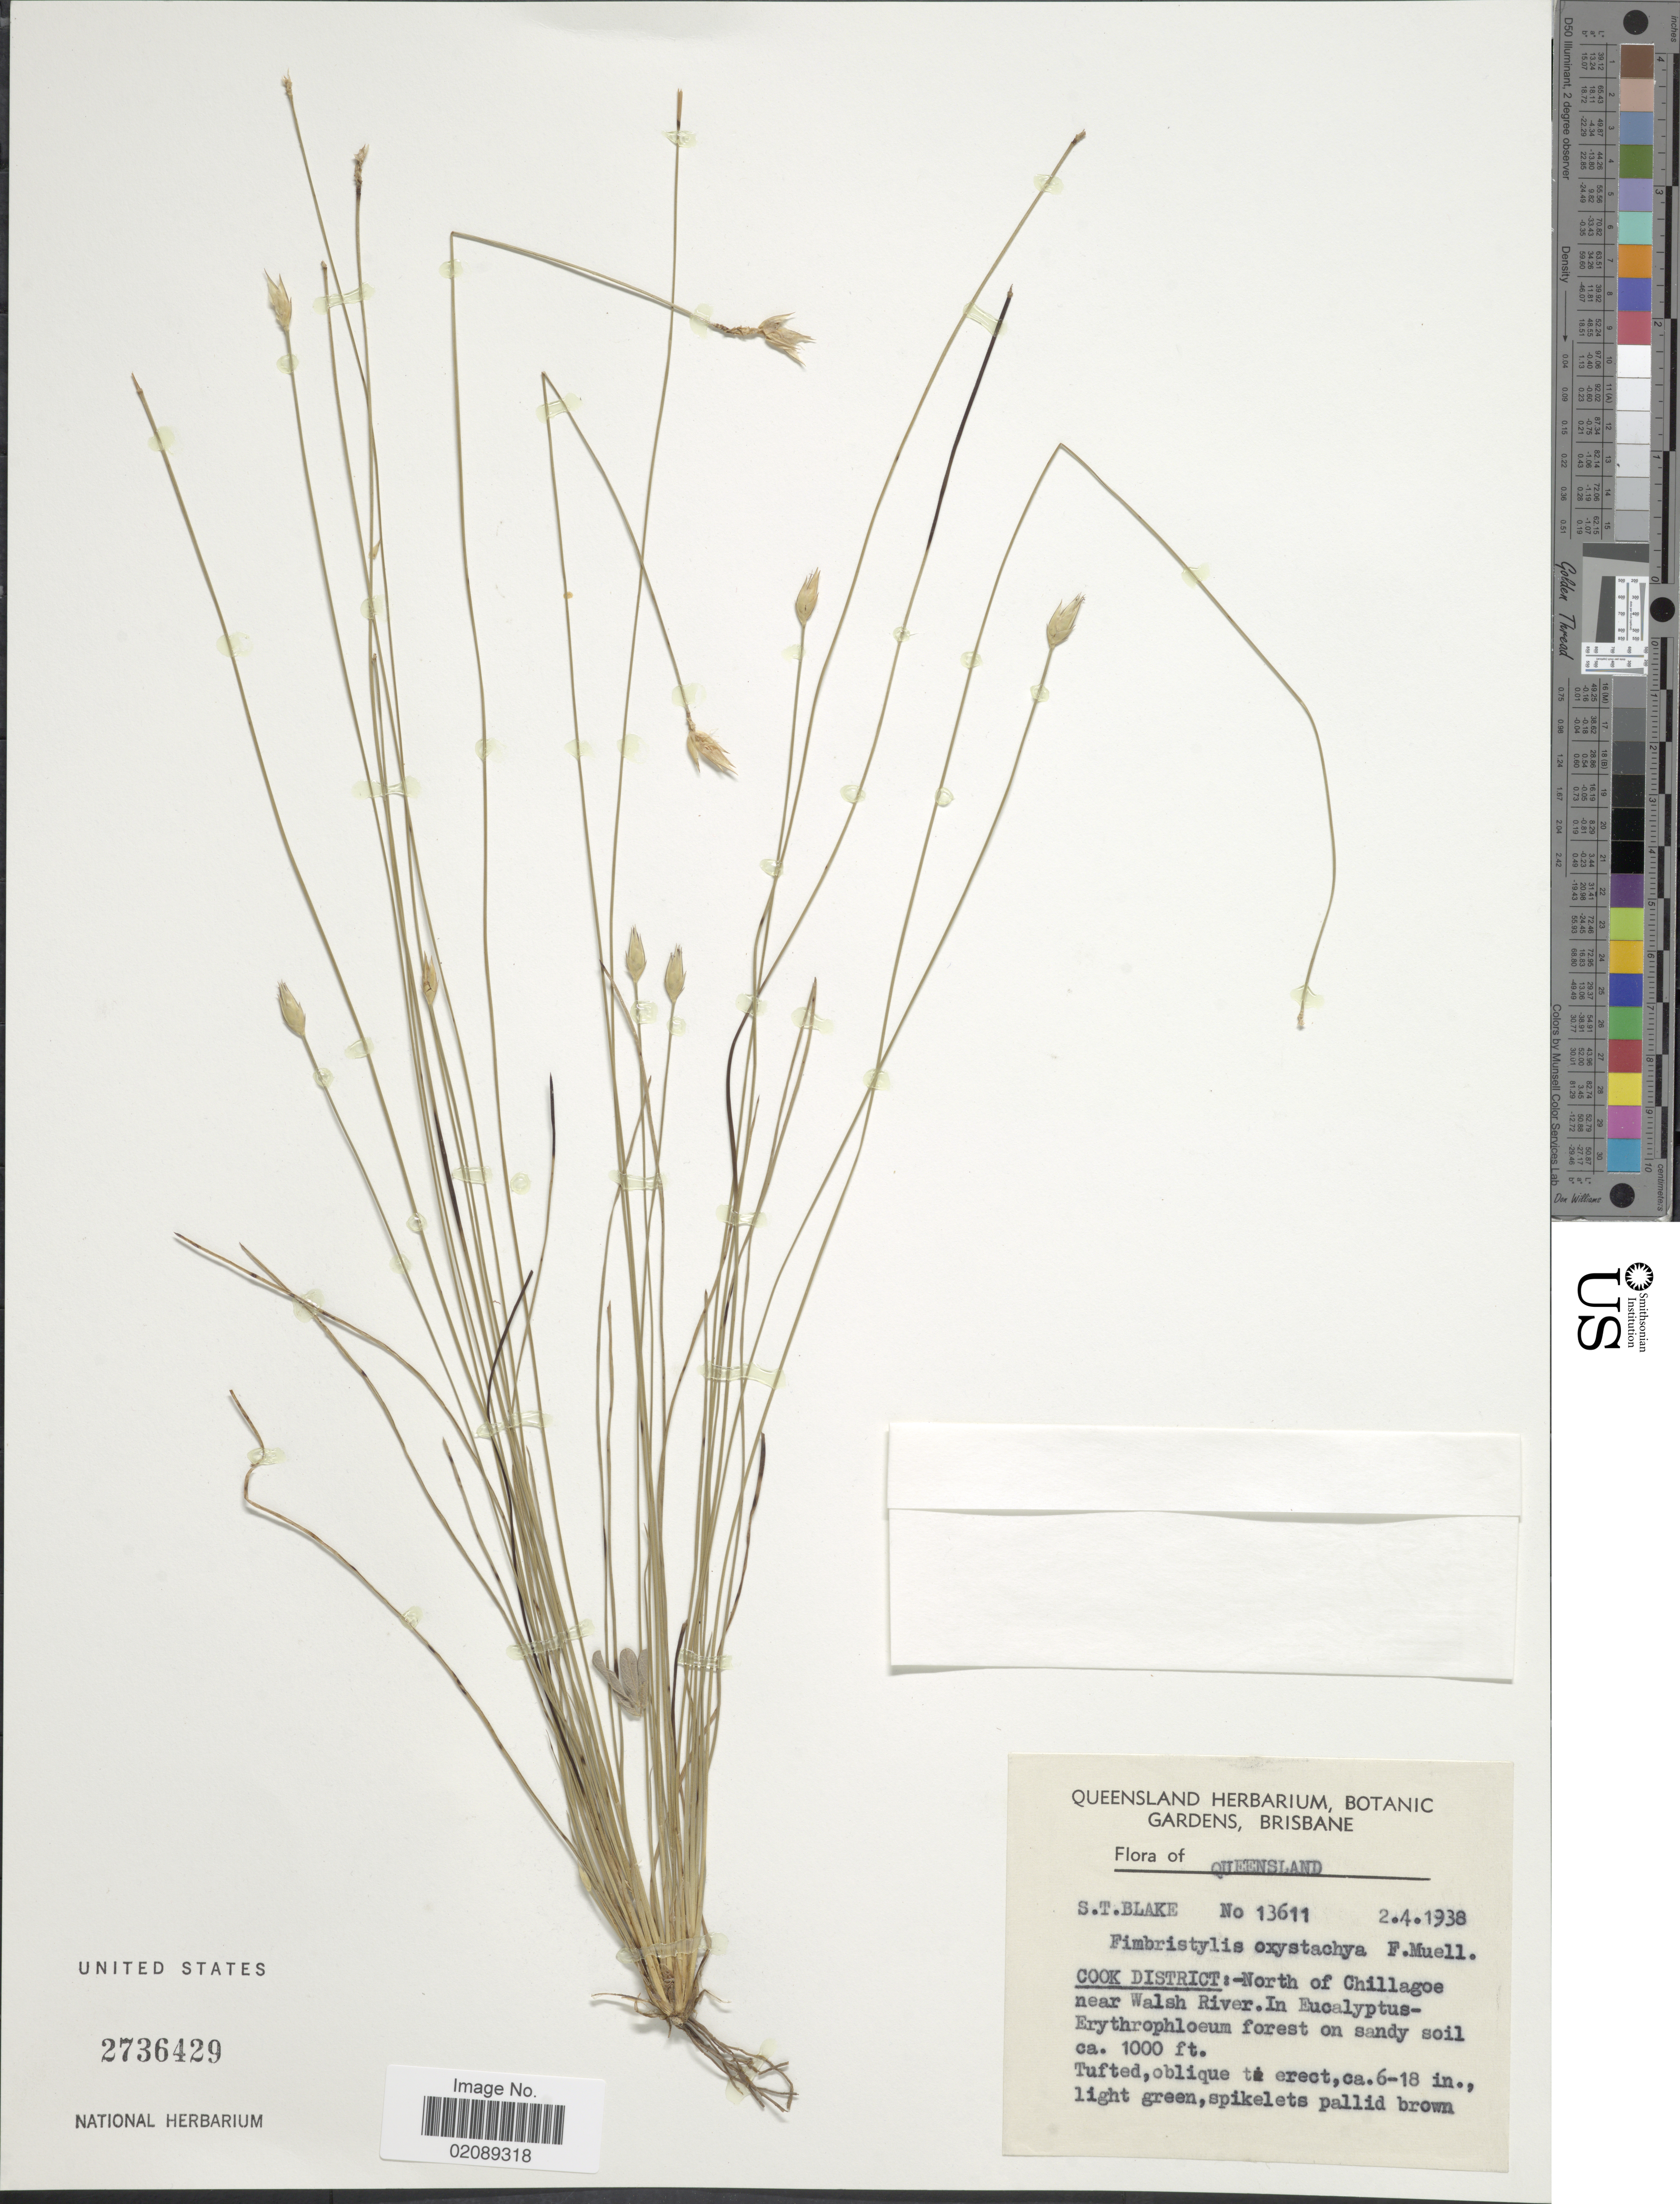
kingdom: Plantae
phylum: Tracheophyta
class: Liliopsida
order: Poales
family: Cyperaceae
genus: Abildgaardia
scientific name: Abildgaardia oxystachya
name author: (F. Muell.) K.L. Wilson & J.J. Bruhl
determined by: Strong, Mark T., (BOT), Smithsonian Institution - National Museum of Natural History (UNITED STATES)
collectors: S. T. Blake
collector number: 13611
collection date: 1938-04-02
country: Australia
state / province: Queensland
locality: Cook District: -North of Chillagoe near Walsh River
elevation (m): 305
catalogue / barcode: US 2736429